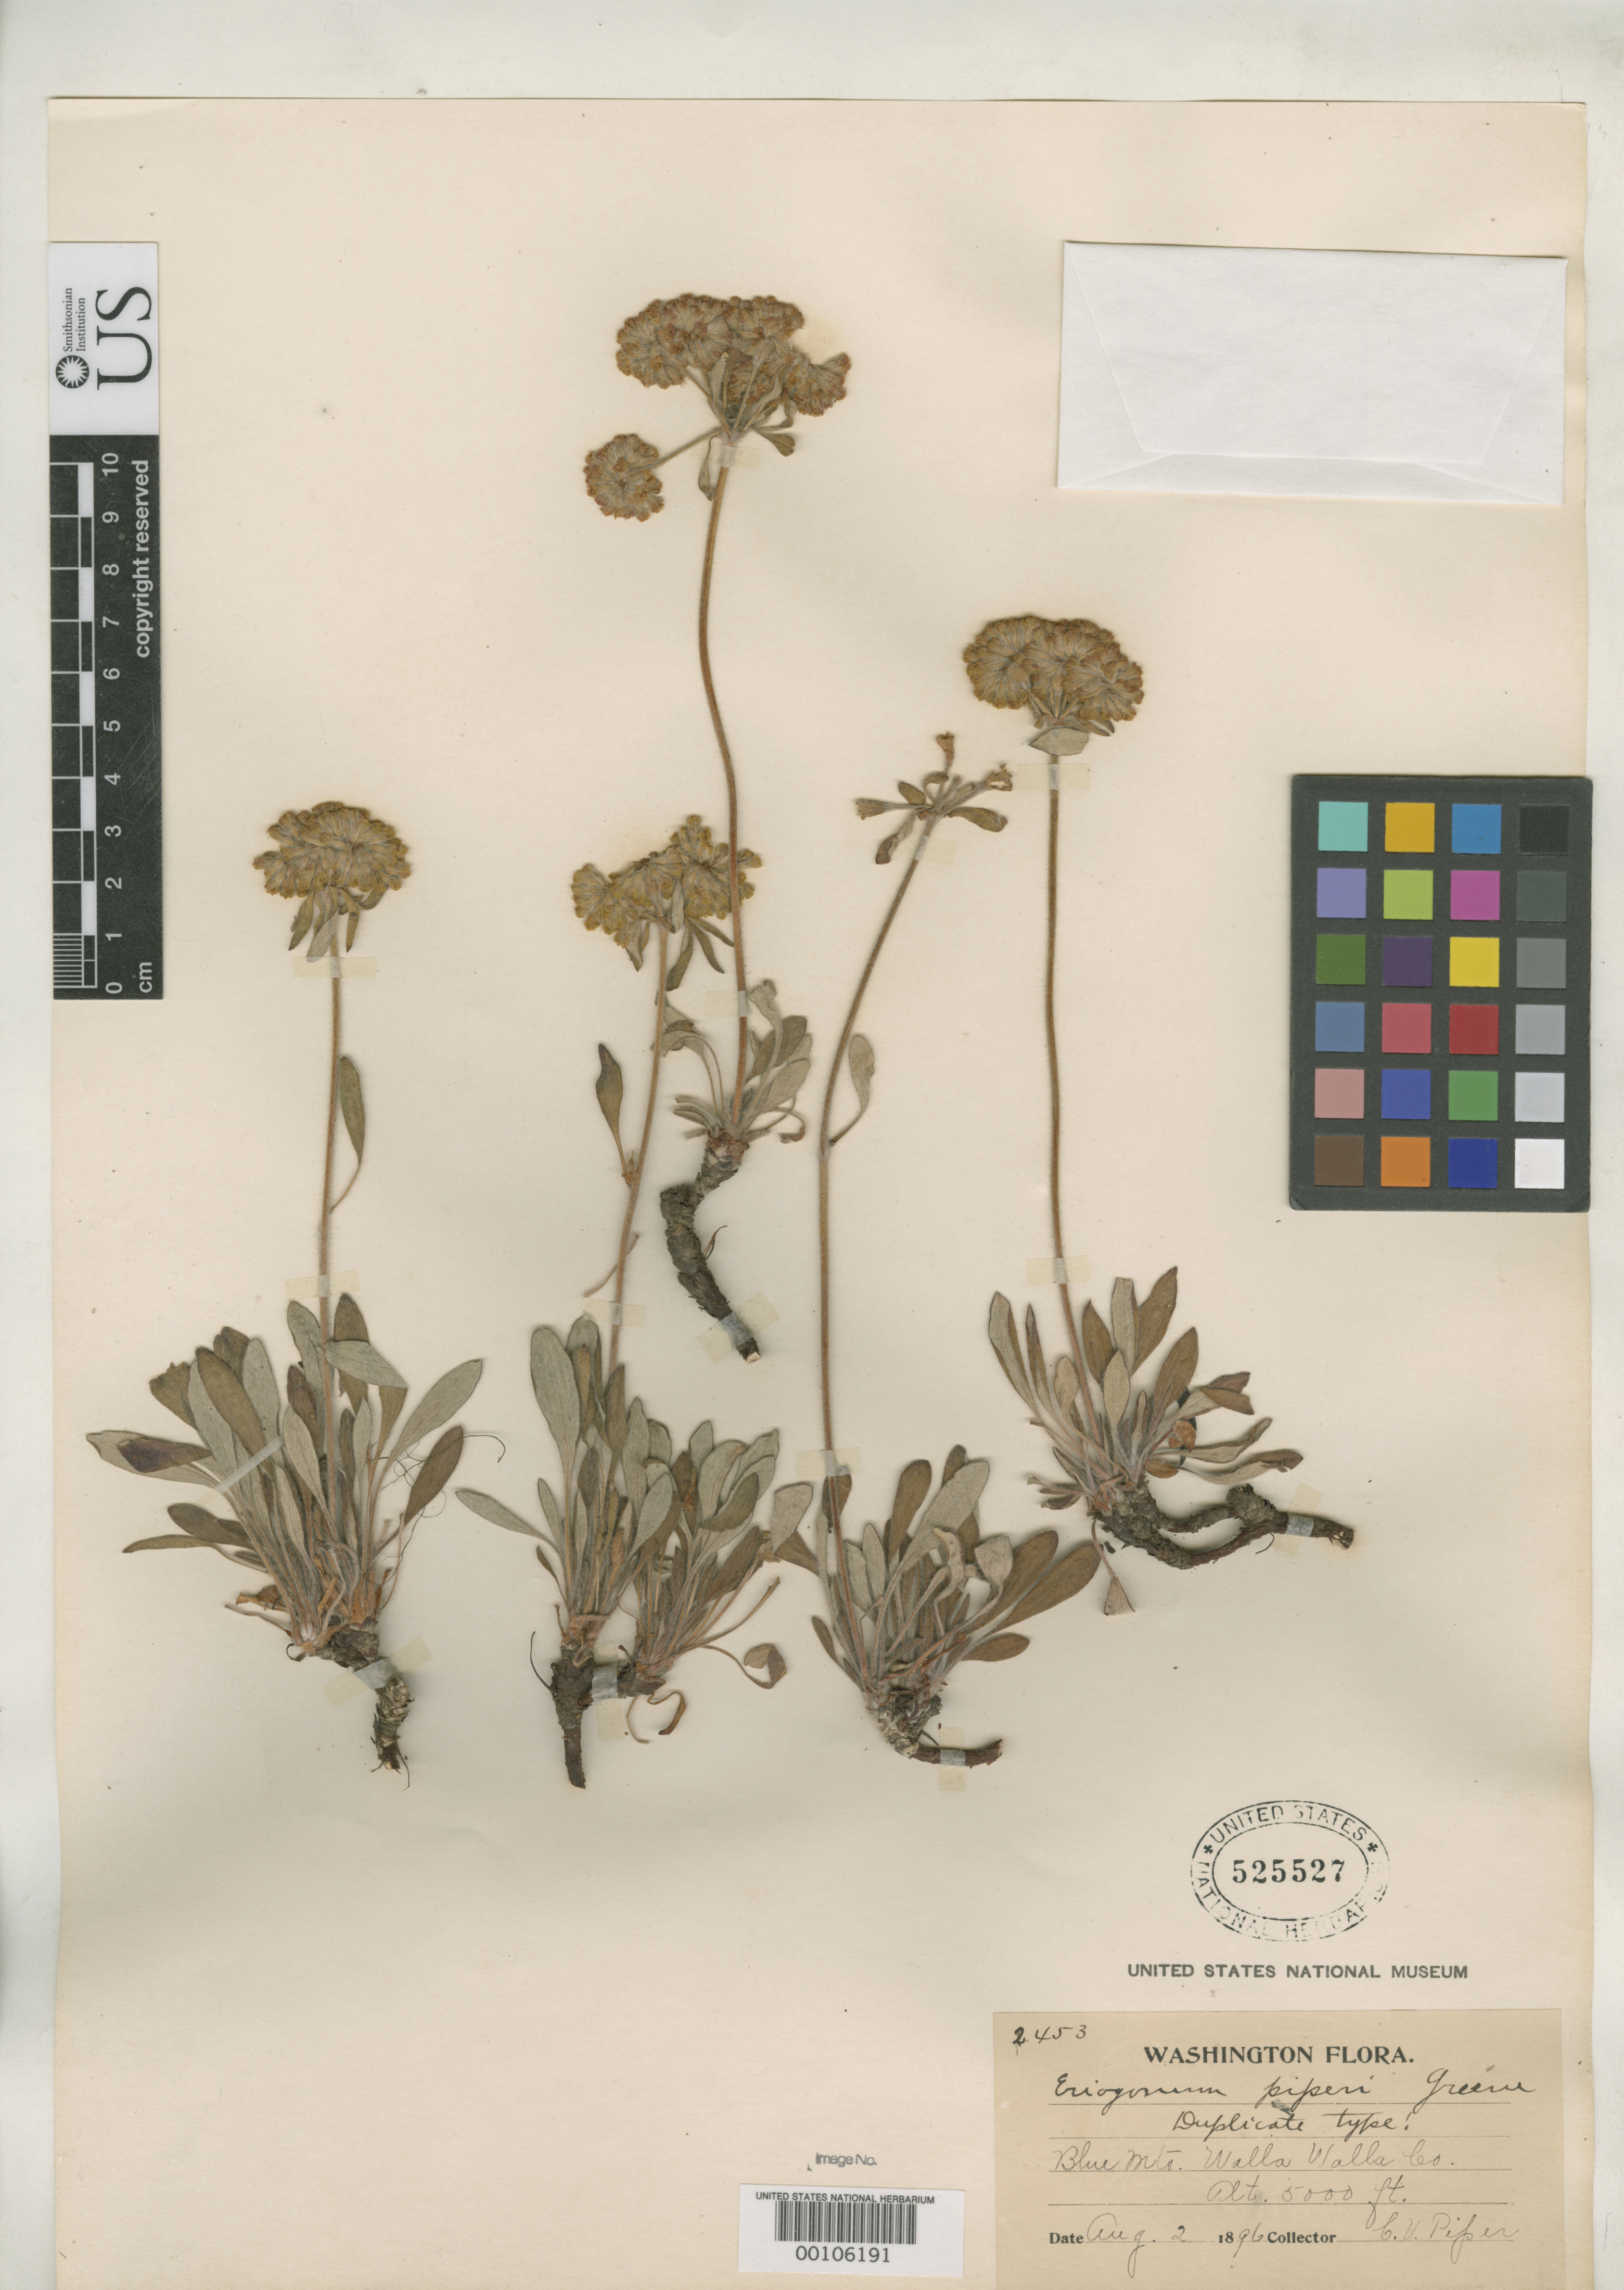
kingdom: Plantae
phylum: Tracheophyta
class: Magnoliopsida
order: Caryophyllales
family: Polygonaceae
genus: Eriogonum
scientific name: Eriogonum piperi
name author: Greene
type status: Holotype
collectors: C. V. Piper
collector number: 2453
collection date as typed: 02 Aug 1896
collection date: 1896-08-02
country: United States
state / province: Washington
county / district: Walla Walla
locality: Blue Mts.; alt. 5000 Ft.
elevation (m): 1524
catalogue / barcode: US 525527